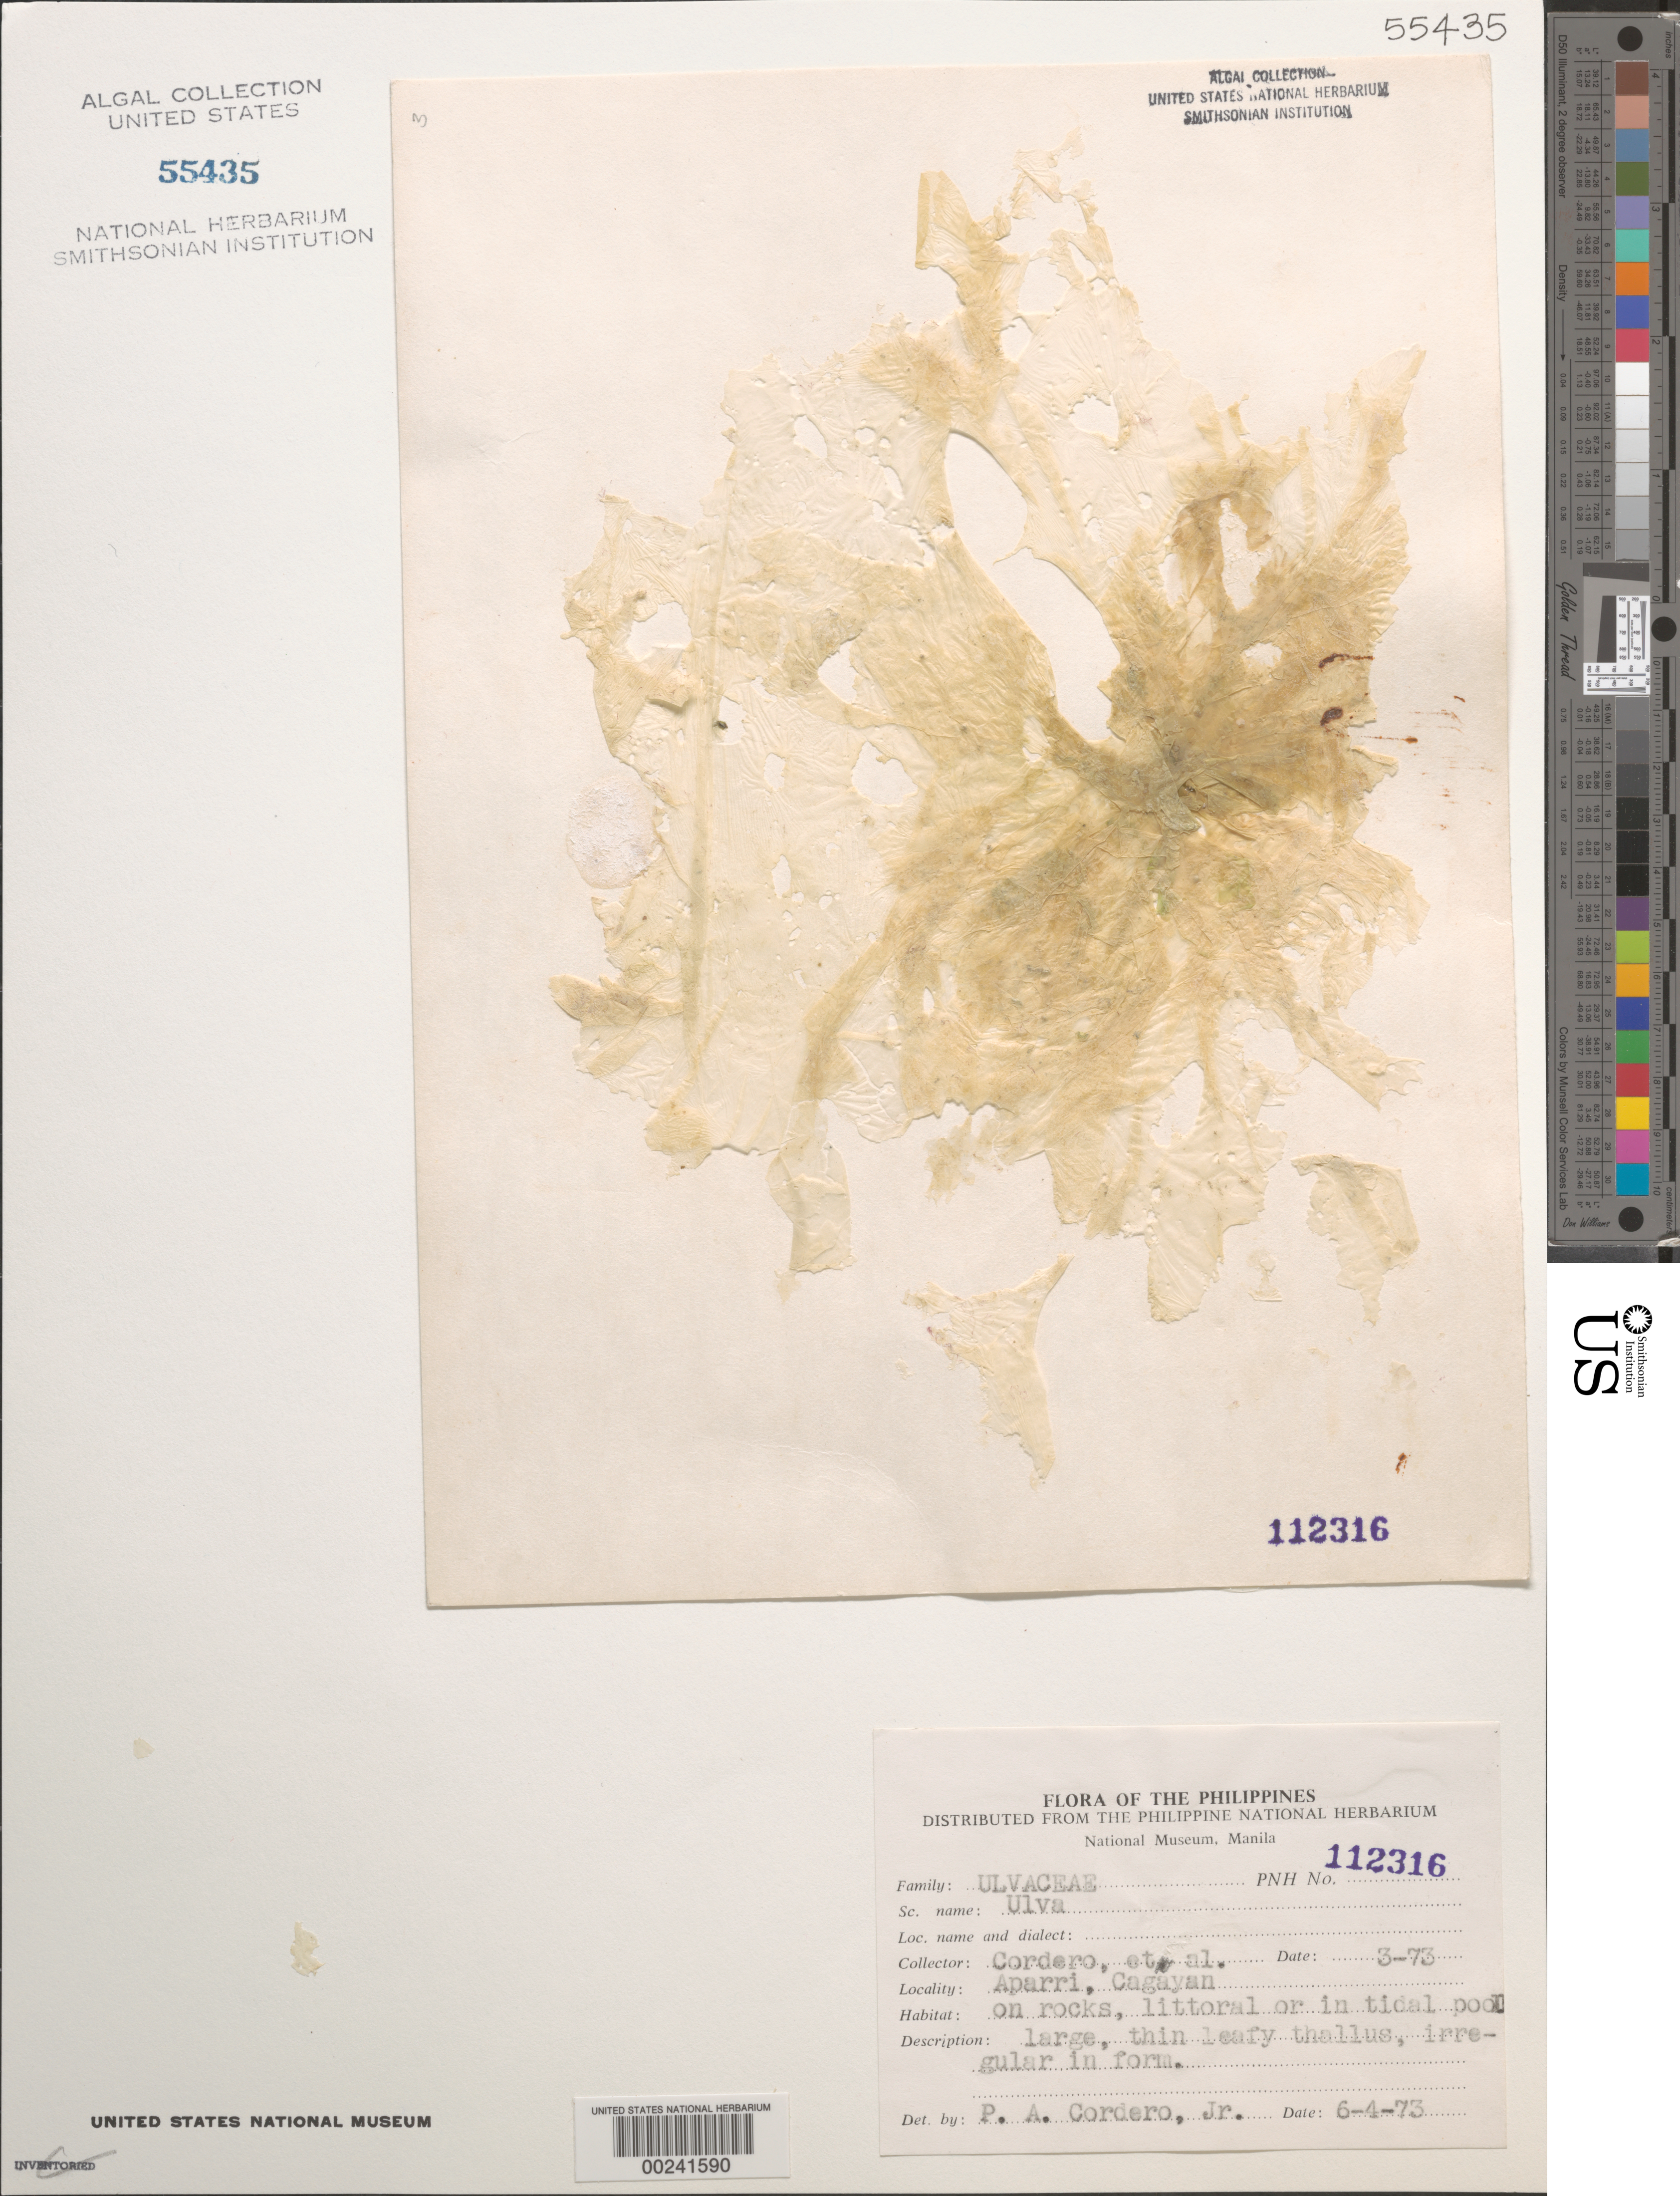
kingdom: Plantae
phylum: Chlorophyta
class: Ulvophyceae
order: Ulvales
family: Ulvaceae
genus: Ulva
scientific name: Ulva sp.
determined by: Cordero, P. A., Jr.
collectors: P. A. Cordero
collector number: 112316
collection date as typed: Mar 1973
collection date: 1973-03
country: Philippines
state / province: Cagayan Valley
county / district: Cagayan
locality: Cagayan, aparri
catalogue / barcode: US 55435